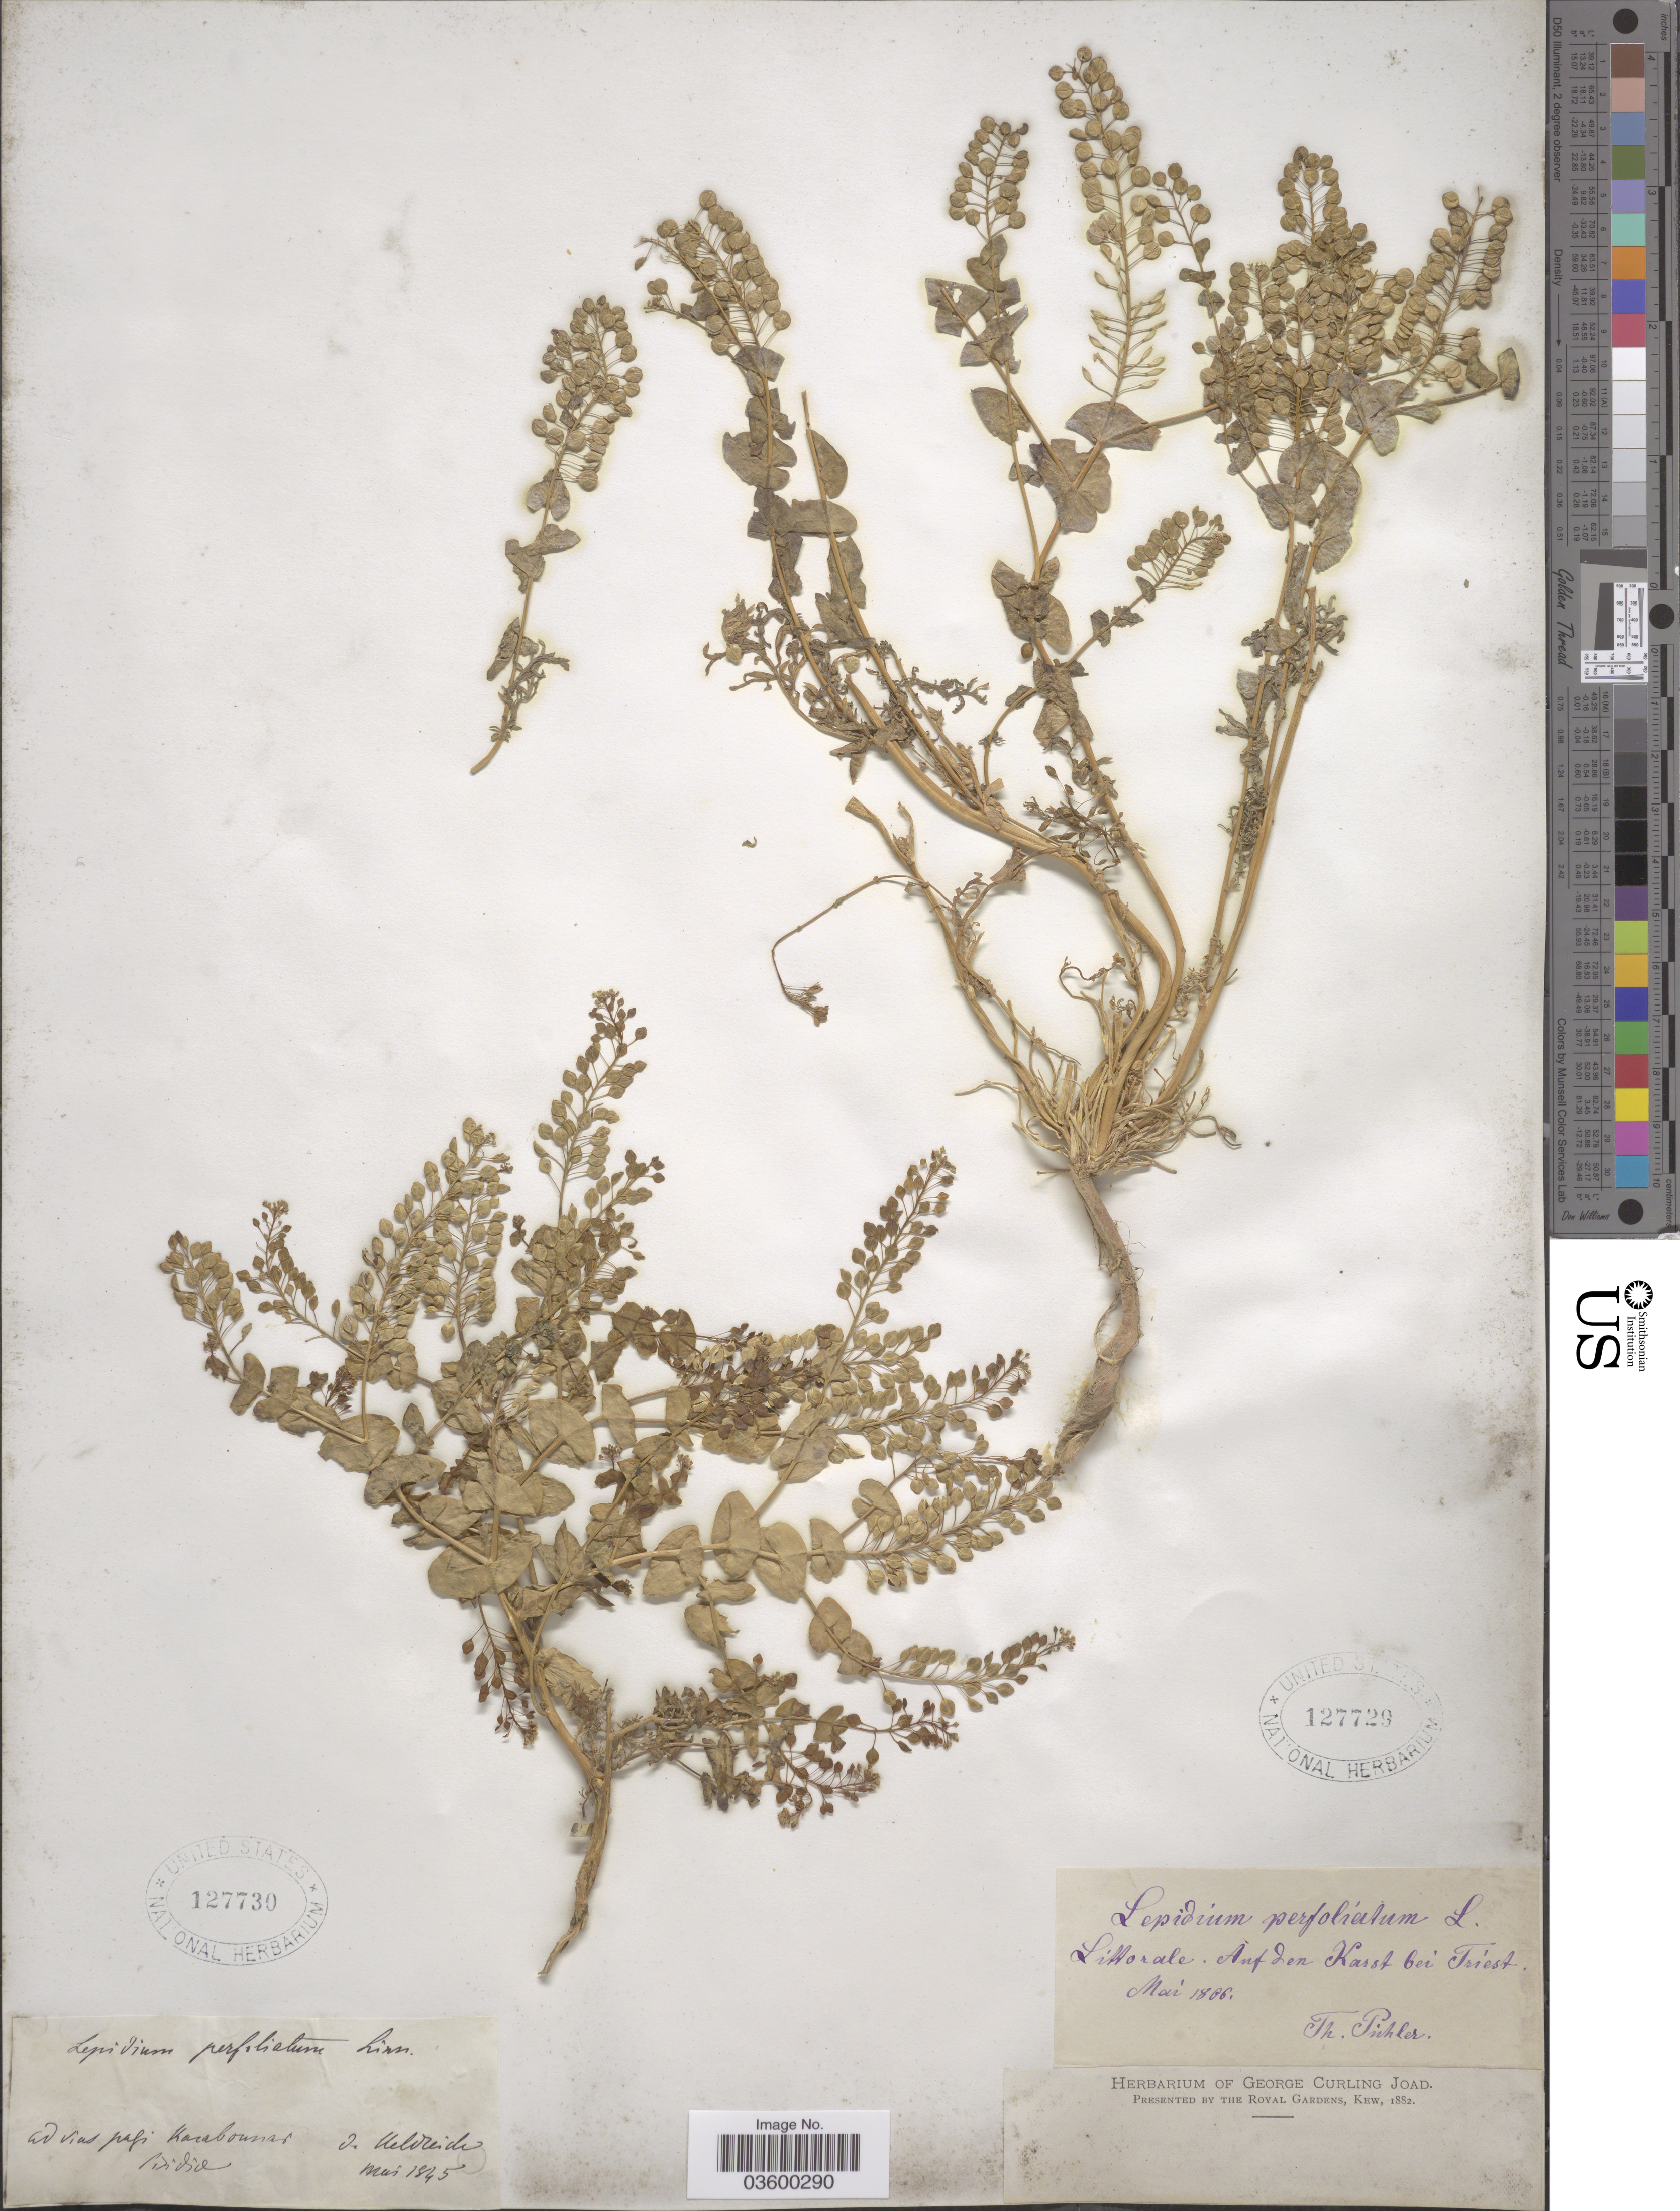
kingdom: Plantae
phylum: Tracheophyta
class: Magnoliopsida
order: Brassicales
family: Brassicaceae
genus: Lepidium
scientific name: Lepidium perfoliatum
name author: L.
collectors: -. De Heldreich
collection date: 1845-05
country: Bulgaria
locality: Ad vias passi Karabounar Sizidie. [interpreted]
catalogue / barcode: US 127730-2